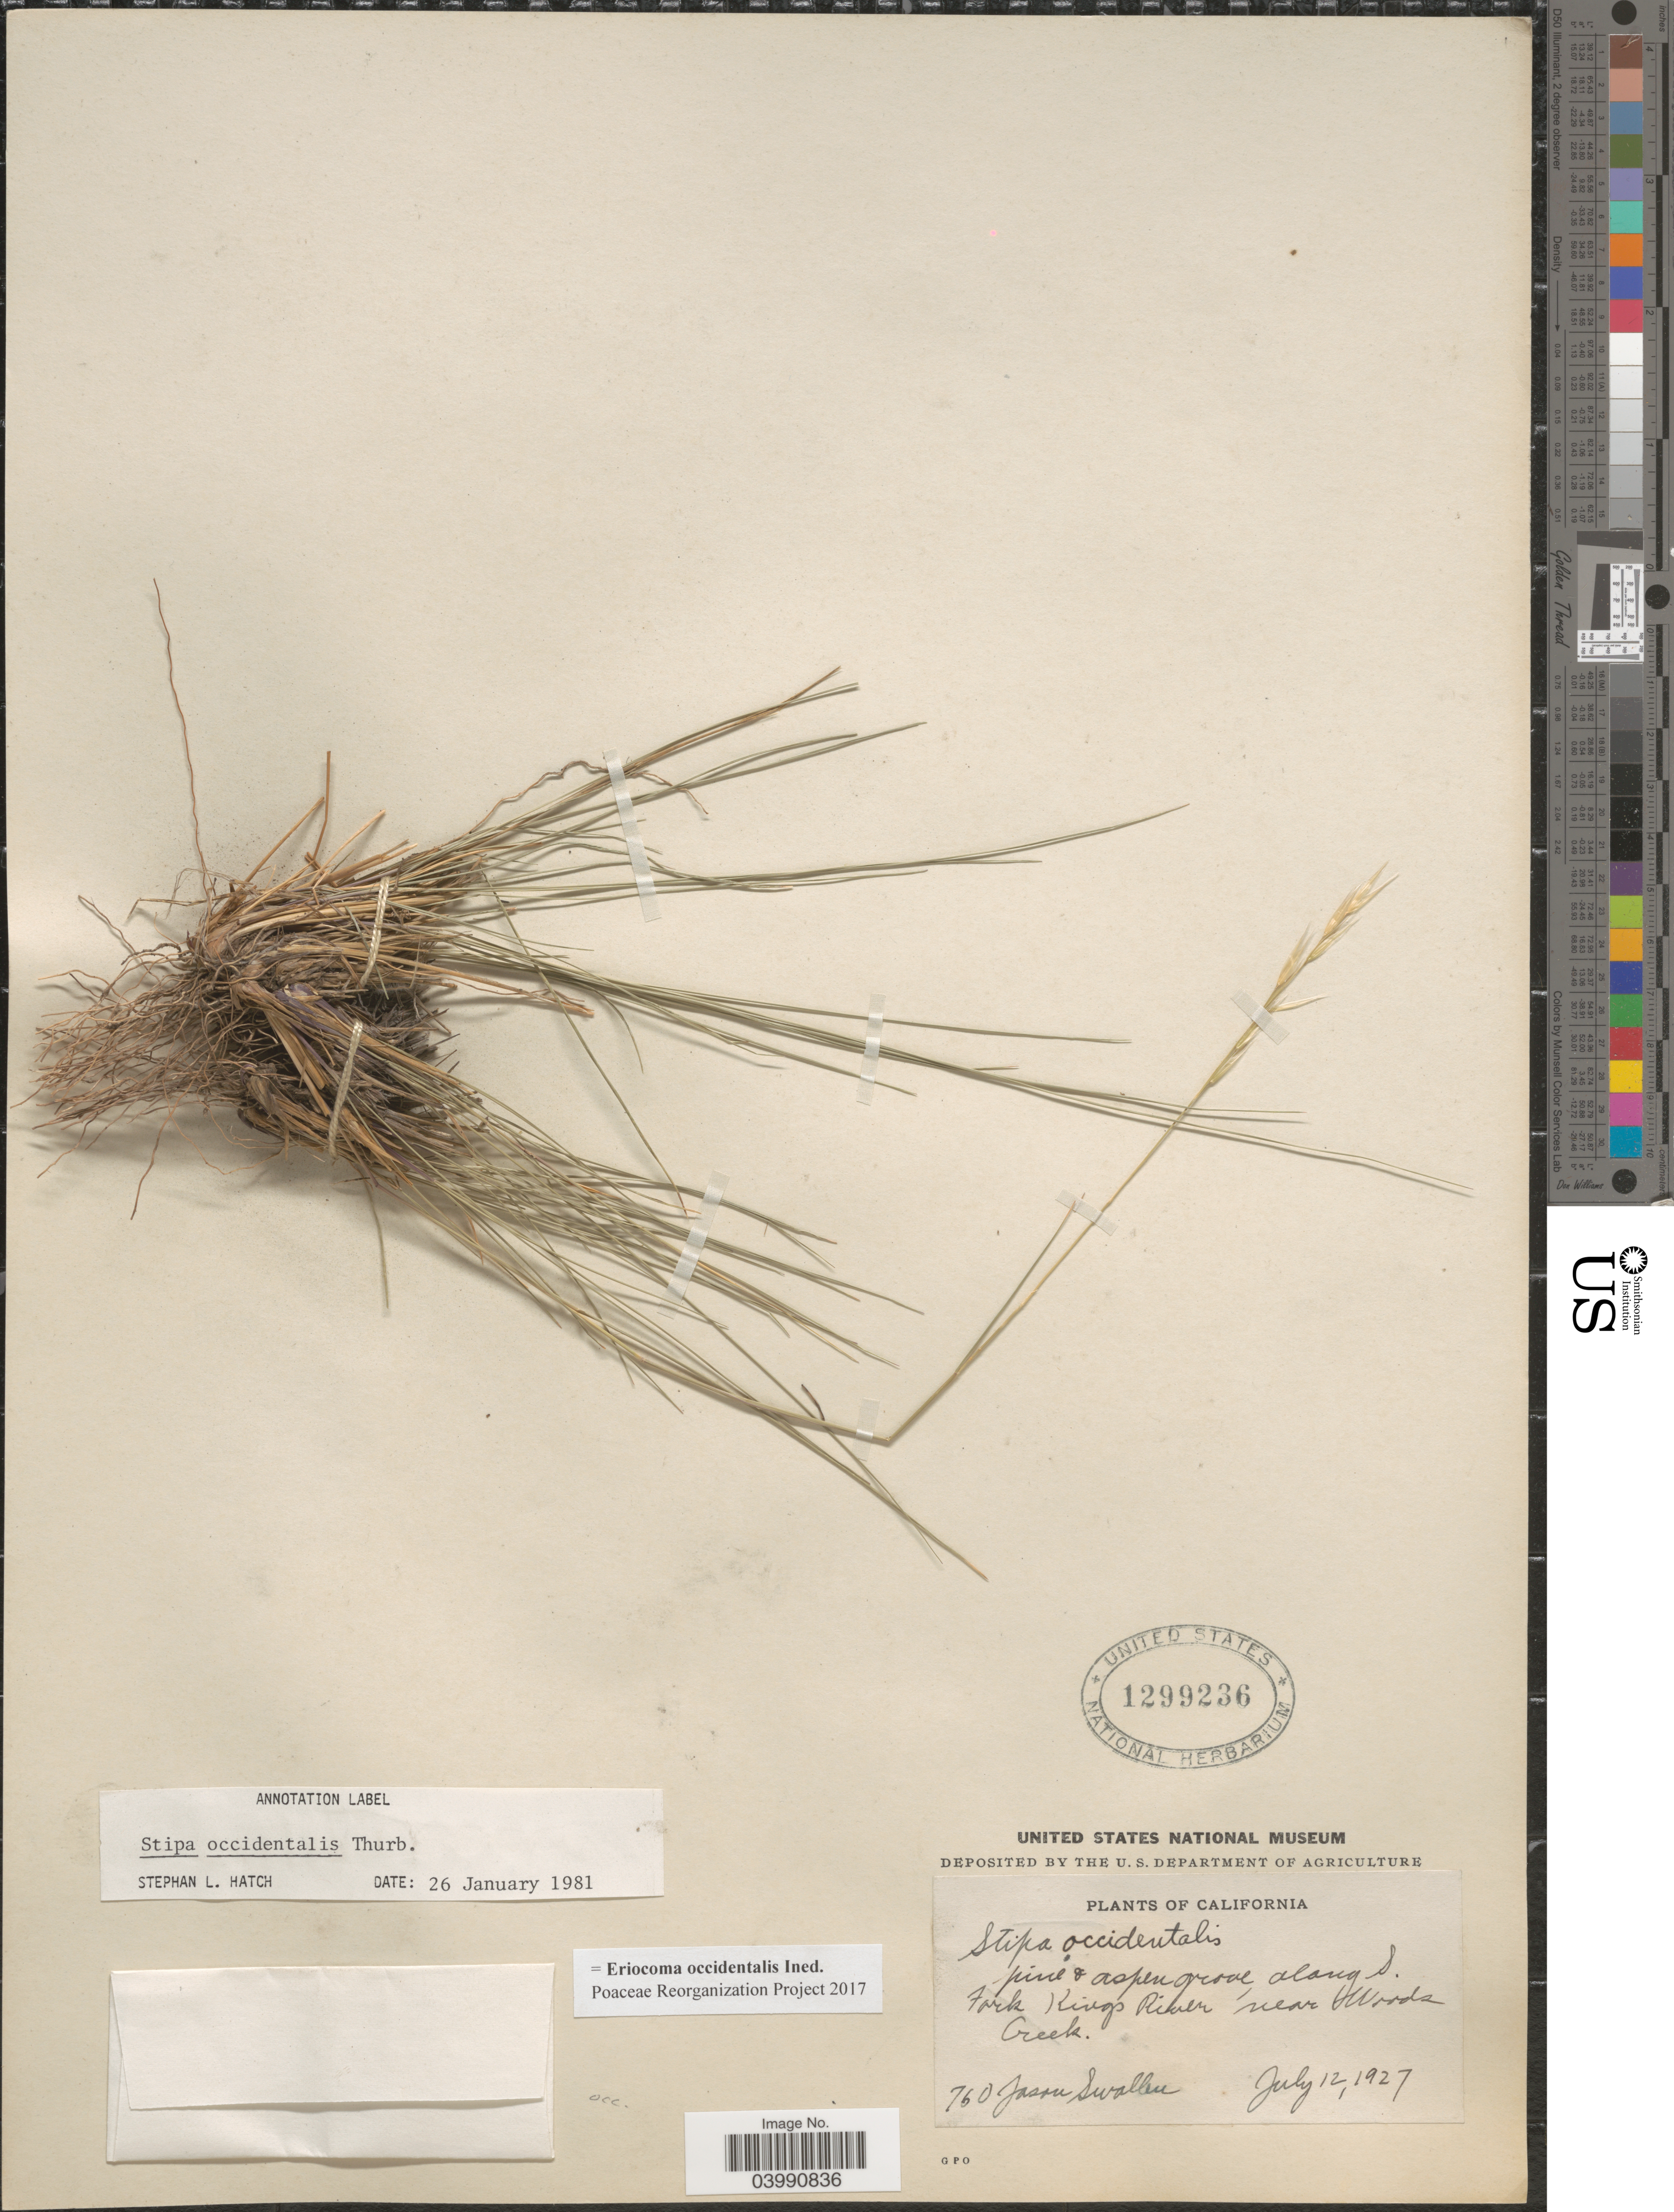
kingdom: Plantae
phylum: Tracheophyta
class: Liliopsida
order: Poales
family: Poaceae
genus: Eriocoma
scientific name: Eriocoma occidentalis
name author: (Thurb. ex S. Watson) Romasch.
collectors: J. R. Swallen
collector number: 760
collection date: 1927-07-12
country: United States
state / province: California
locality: Along S. Fork Kings River near Woods Creek.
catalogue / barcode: US 1299236